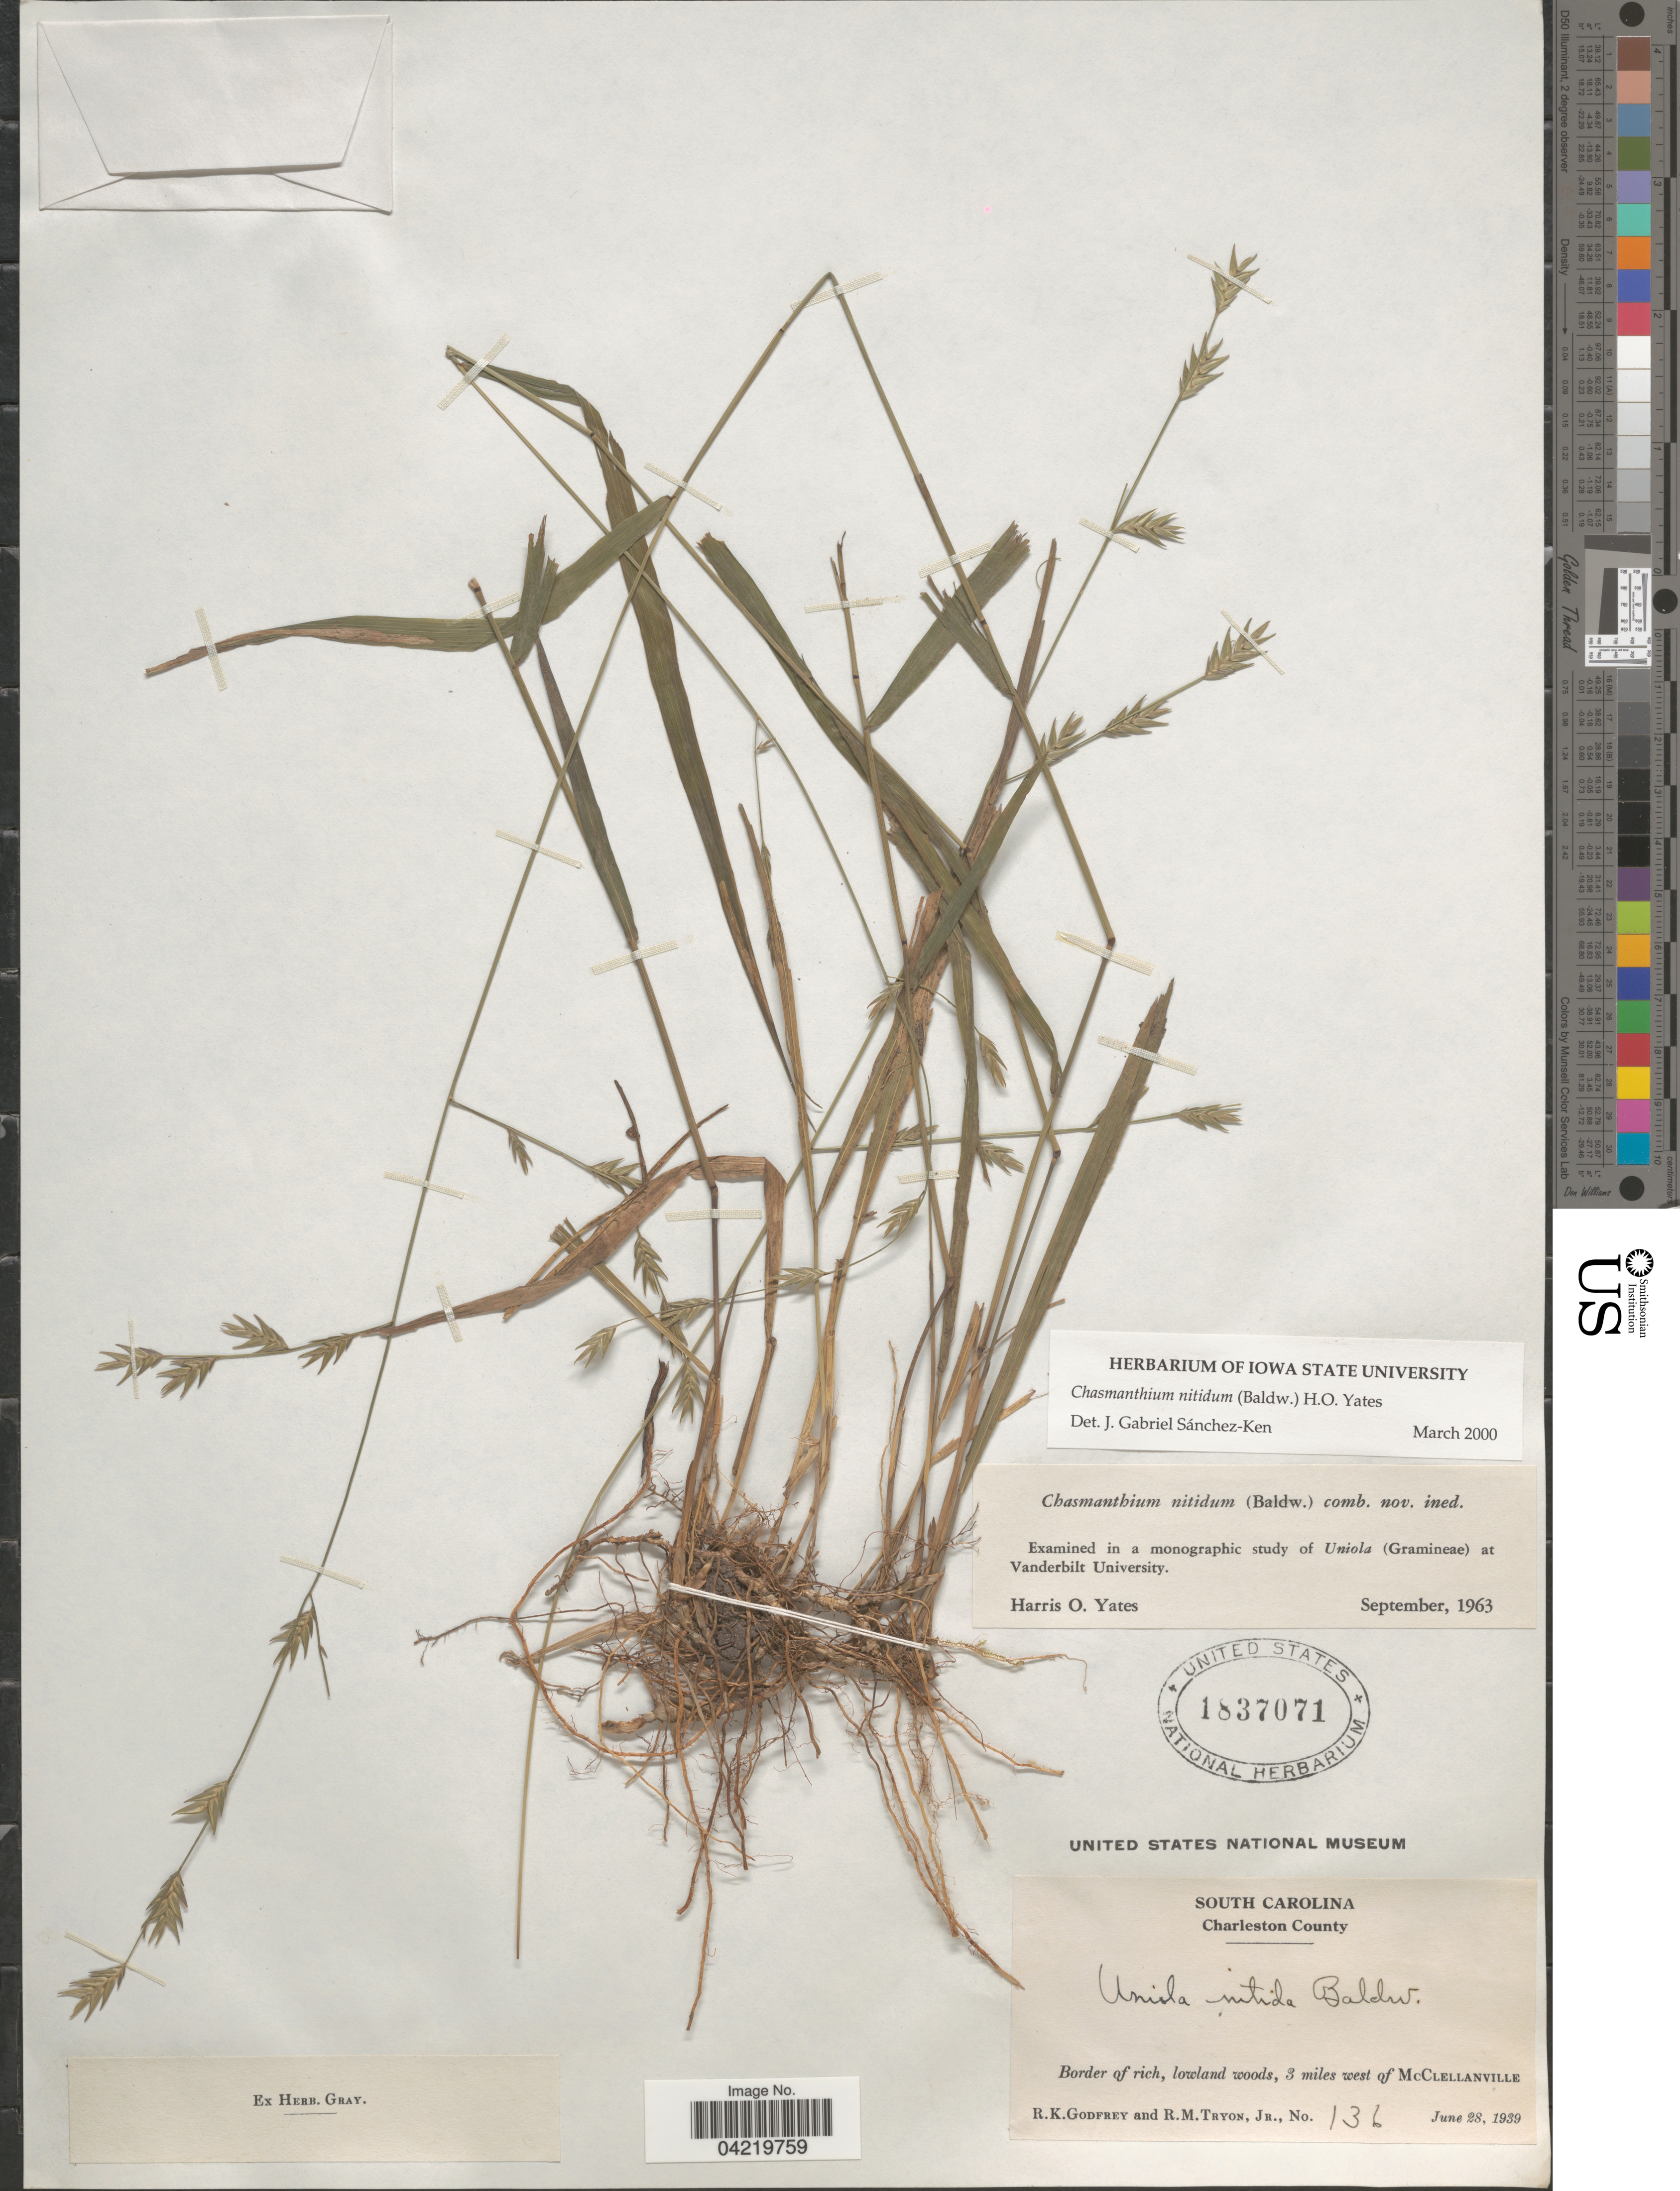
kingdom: Plantae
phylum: Tracheophyta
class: Liliopsida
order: Poales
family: Poaceae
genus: Chasmanthium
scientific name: Chasmanthium nitidum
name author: (Baldwin ex Elliott) H.O. Yates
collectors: R. K. Godfrey & R. Tryon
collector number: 136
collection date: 1939-06-28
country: United States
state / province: South Carolina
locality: Charleston County. Border of rich, lowland woods, 3 miles west of McClellanville.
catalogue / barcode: US 1837071